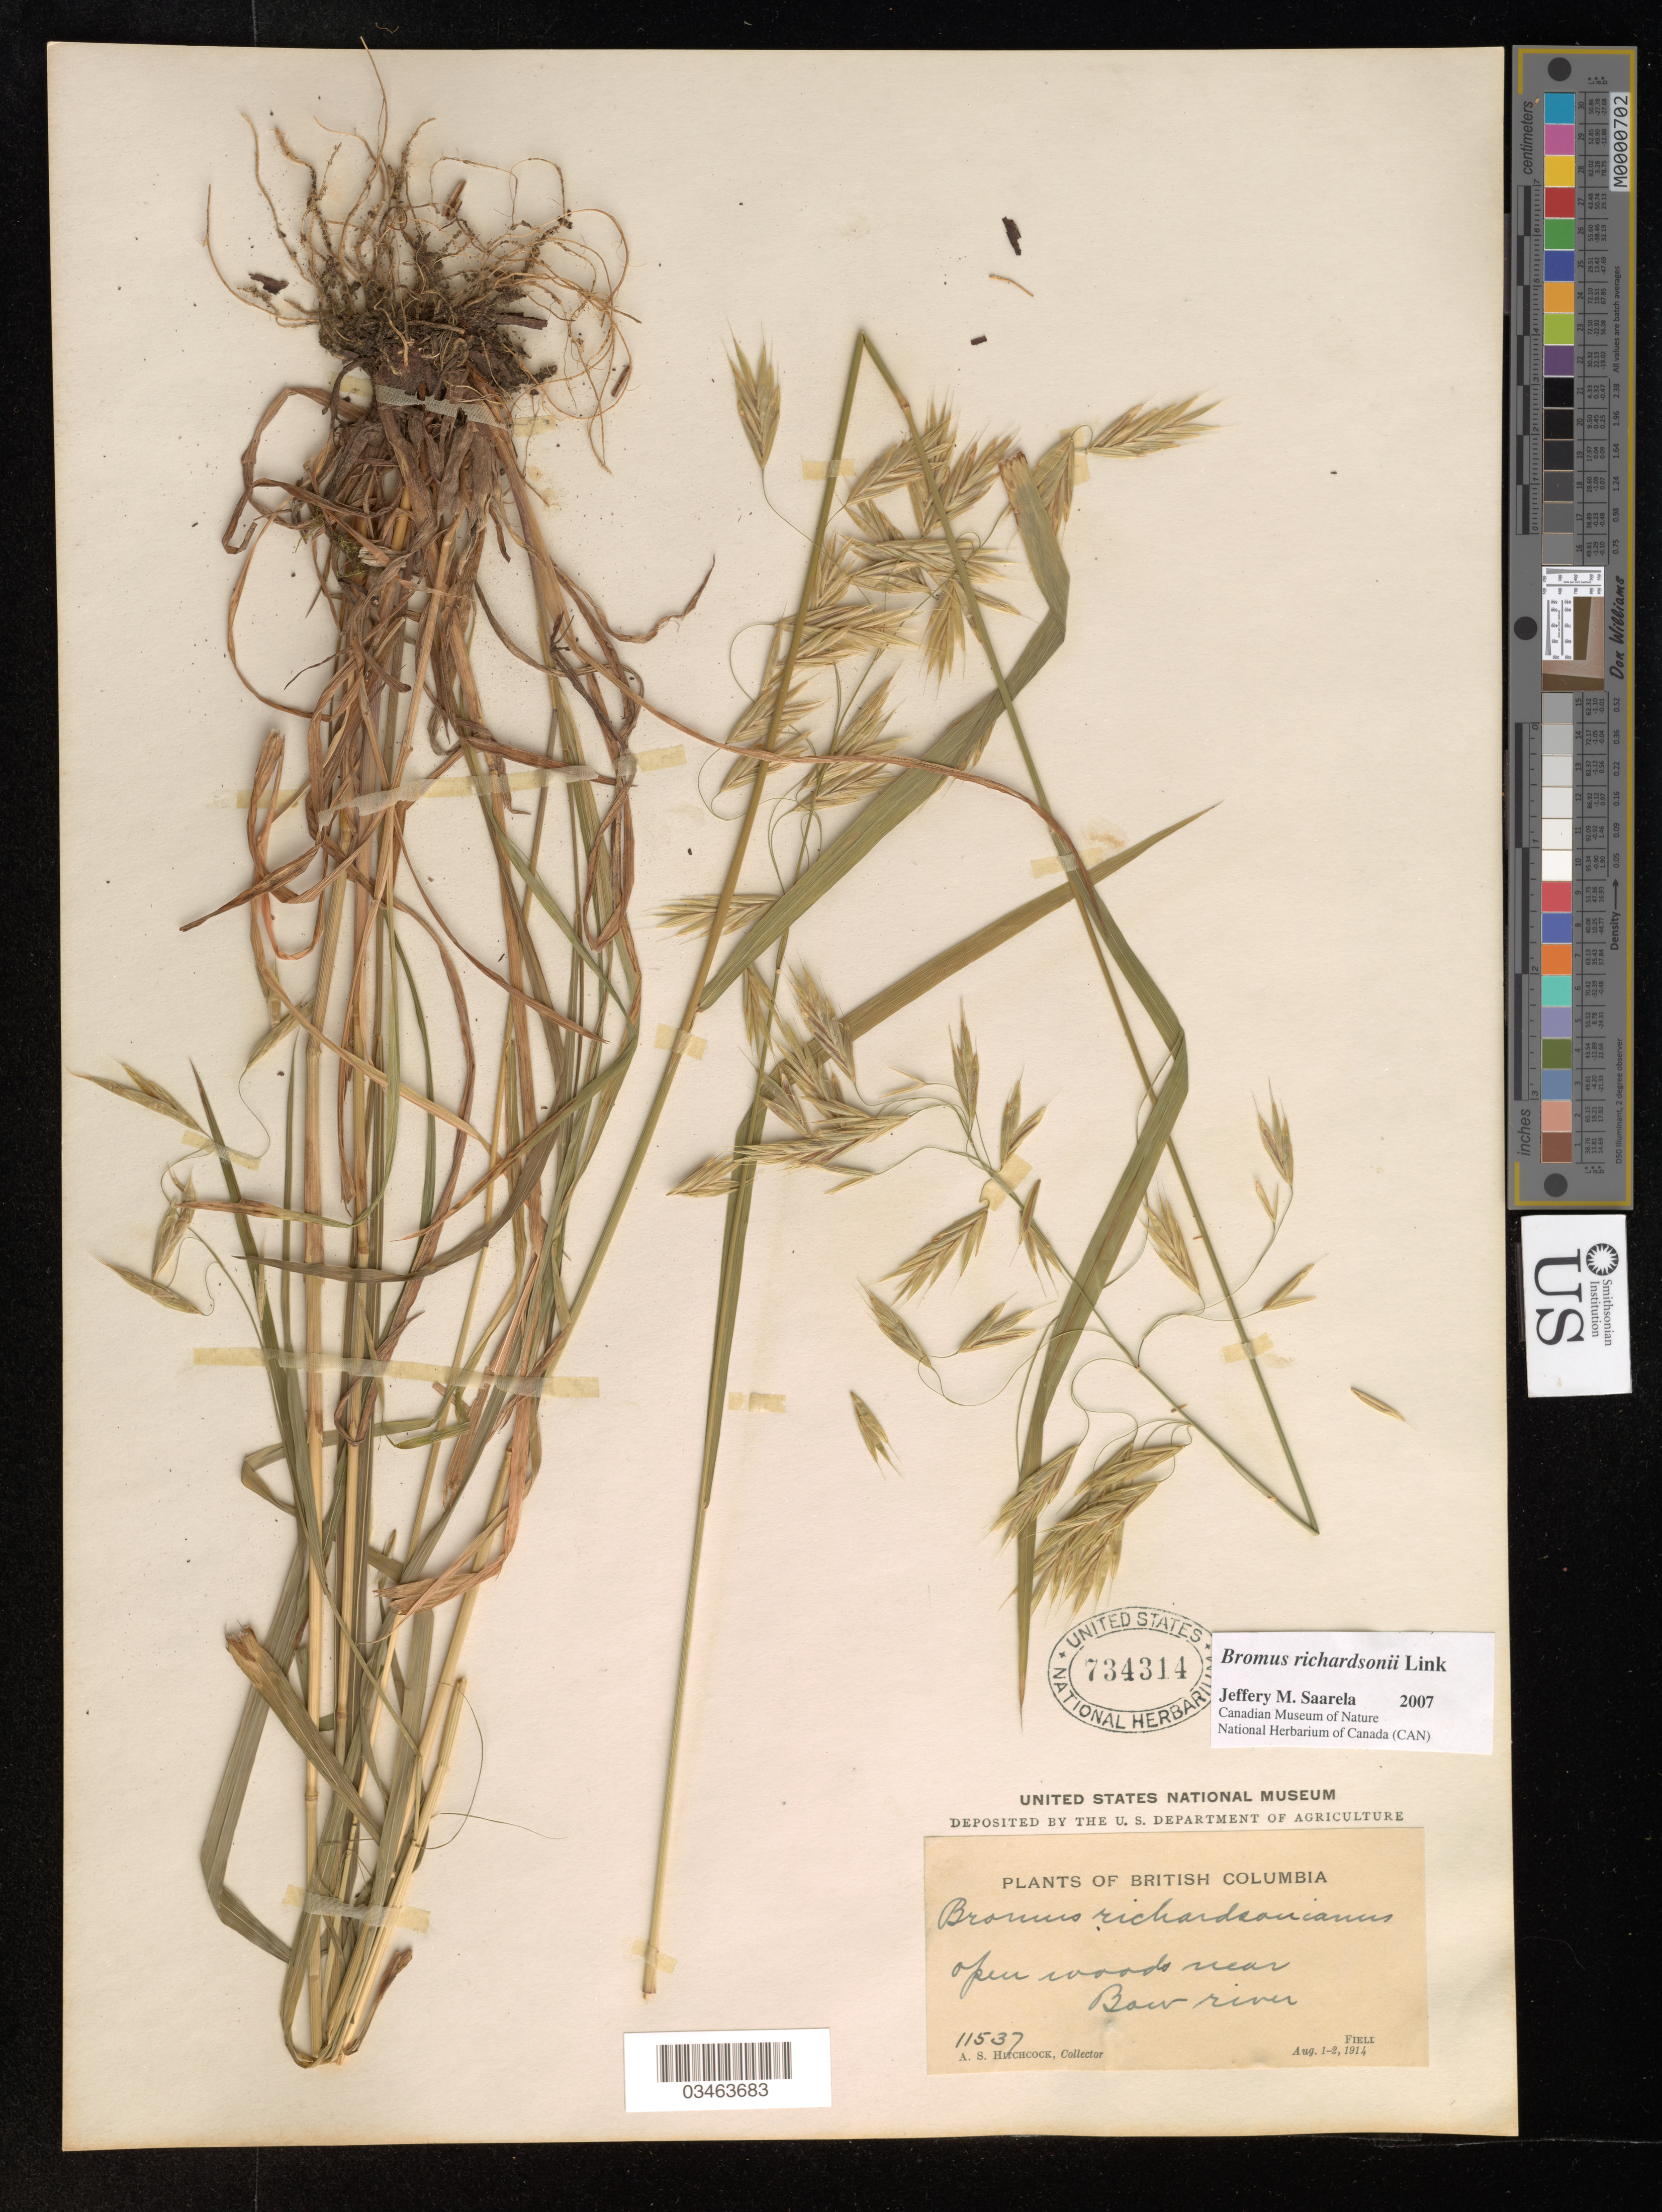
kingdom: Plantae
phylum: Tracheophyta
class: Liliopsida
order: Poales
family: Poaceae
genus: Bromus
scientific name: Bromus richardsonii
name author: Link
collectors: A. Hitchcock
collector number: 11537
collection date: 1914-08-01/1914-08-02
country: Canada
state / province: British Columbia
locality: Open woods near Bow river. Fieli.?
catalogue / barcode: US 734314